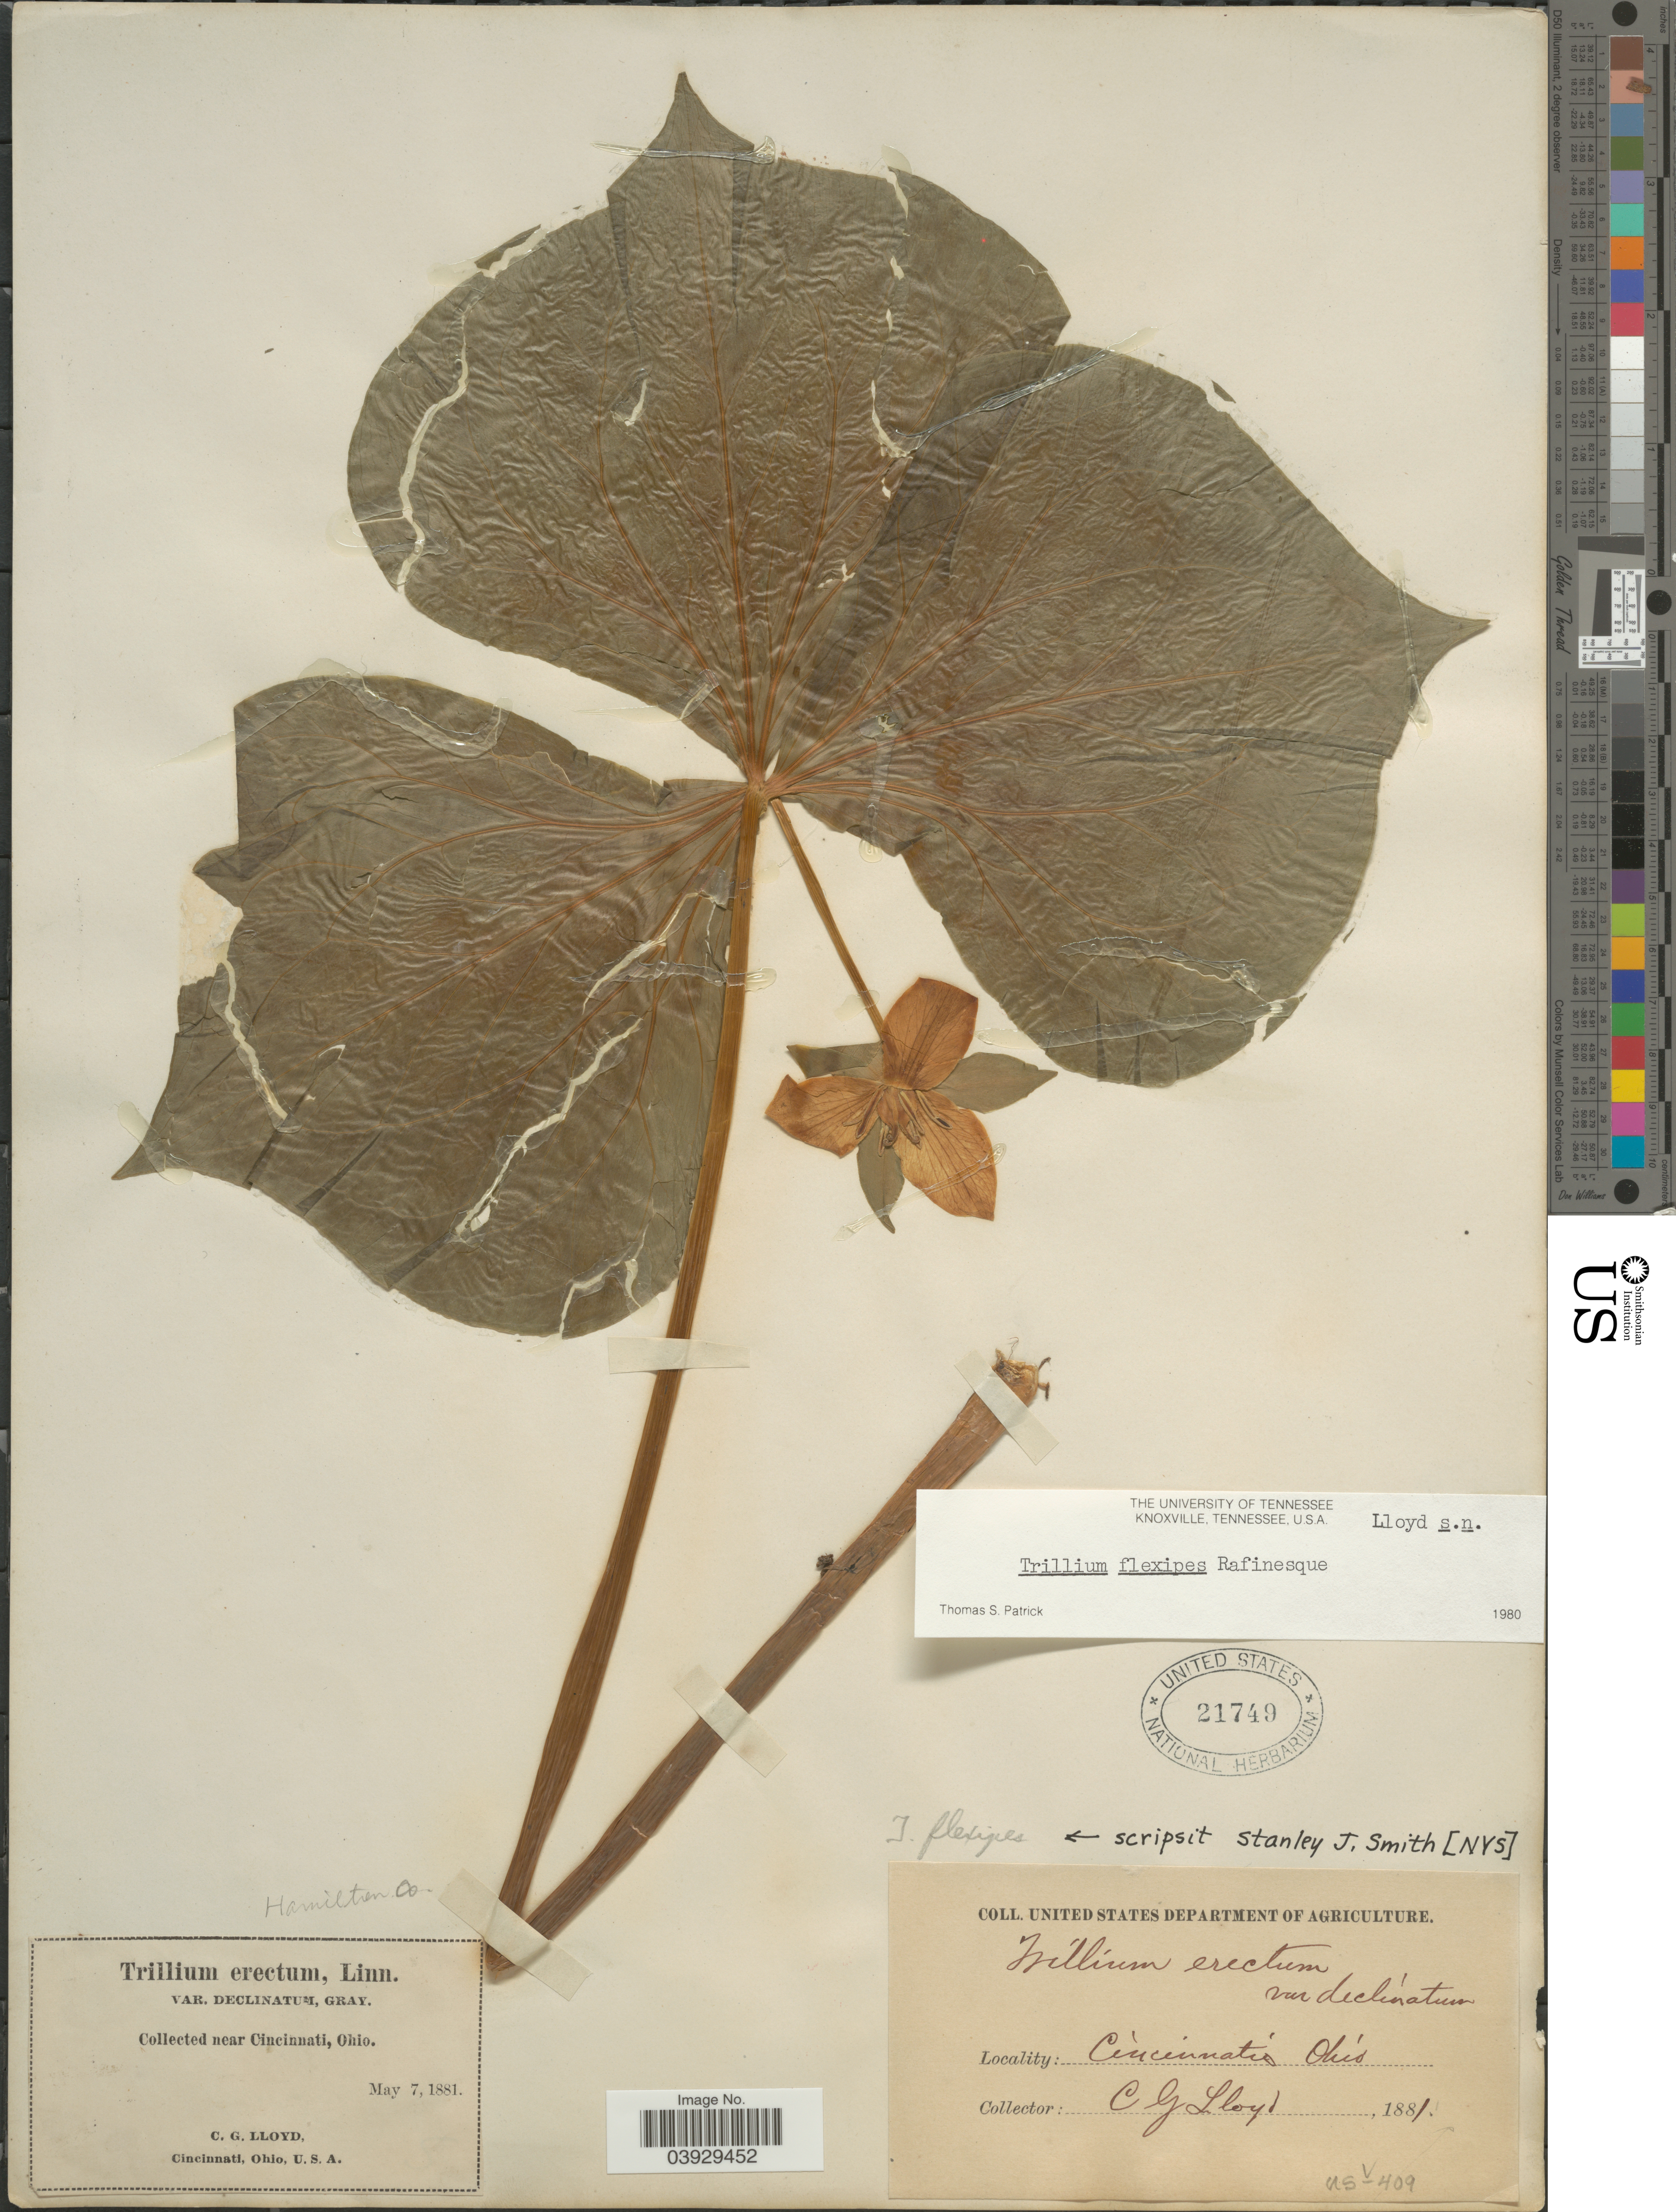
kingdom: Plantae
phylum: Tracheophyta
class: Liliopsida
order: Liliales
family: Melanthiaceae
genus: Trillium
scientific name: Trillium flexipes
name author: Raf.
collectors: C. G. Lloyd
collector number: US-409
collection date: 1881-05-07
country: United States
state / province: Ohio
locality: Hamilton Co. Near Cincinnati.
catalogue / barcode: US 21749